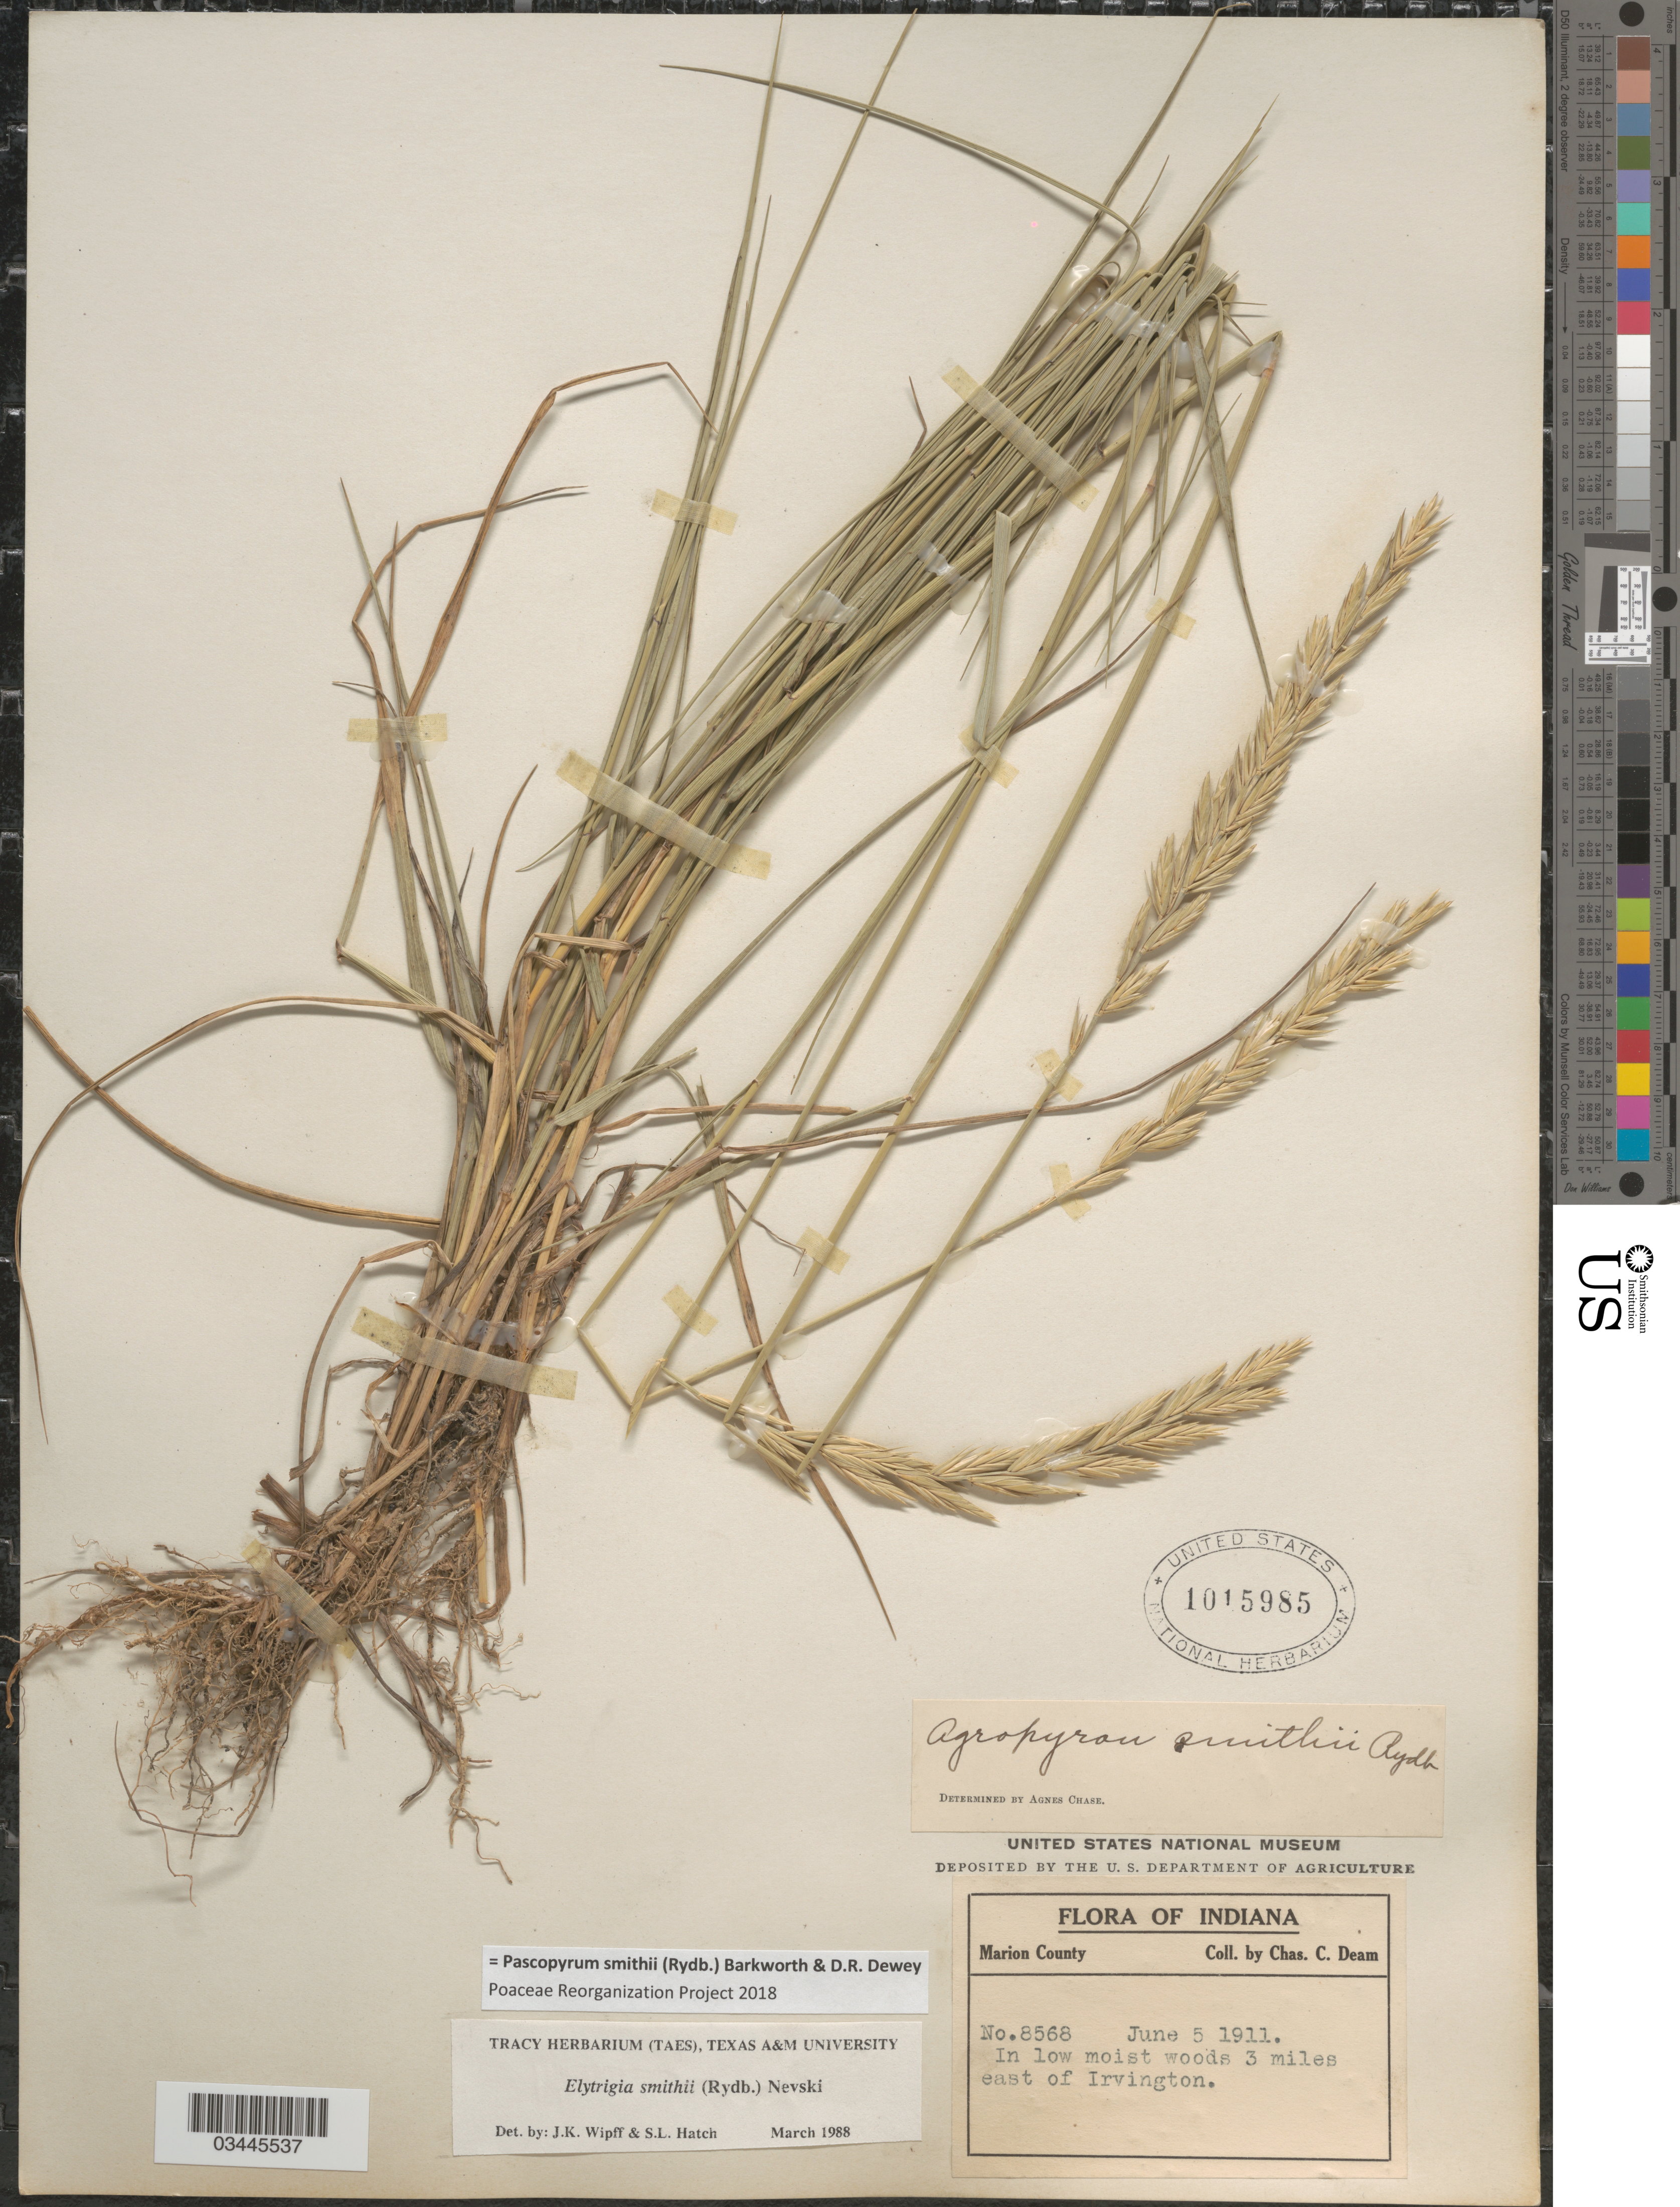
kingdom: Plantae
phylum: Tracheophyta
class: Liliopsida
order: Poales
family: Poaceae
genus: Pascopyrum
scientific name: Pascopyrum smithii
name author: (Rydb.) Barkworth & Dewey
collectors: C. C. Deam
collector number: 8568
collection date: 1911-06-05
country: United States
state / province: Indiana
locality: Marion County. In low moist woods 3 miles east of Irvington.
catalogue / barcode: US 1015985